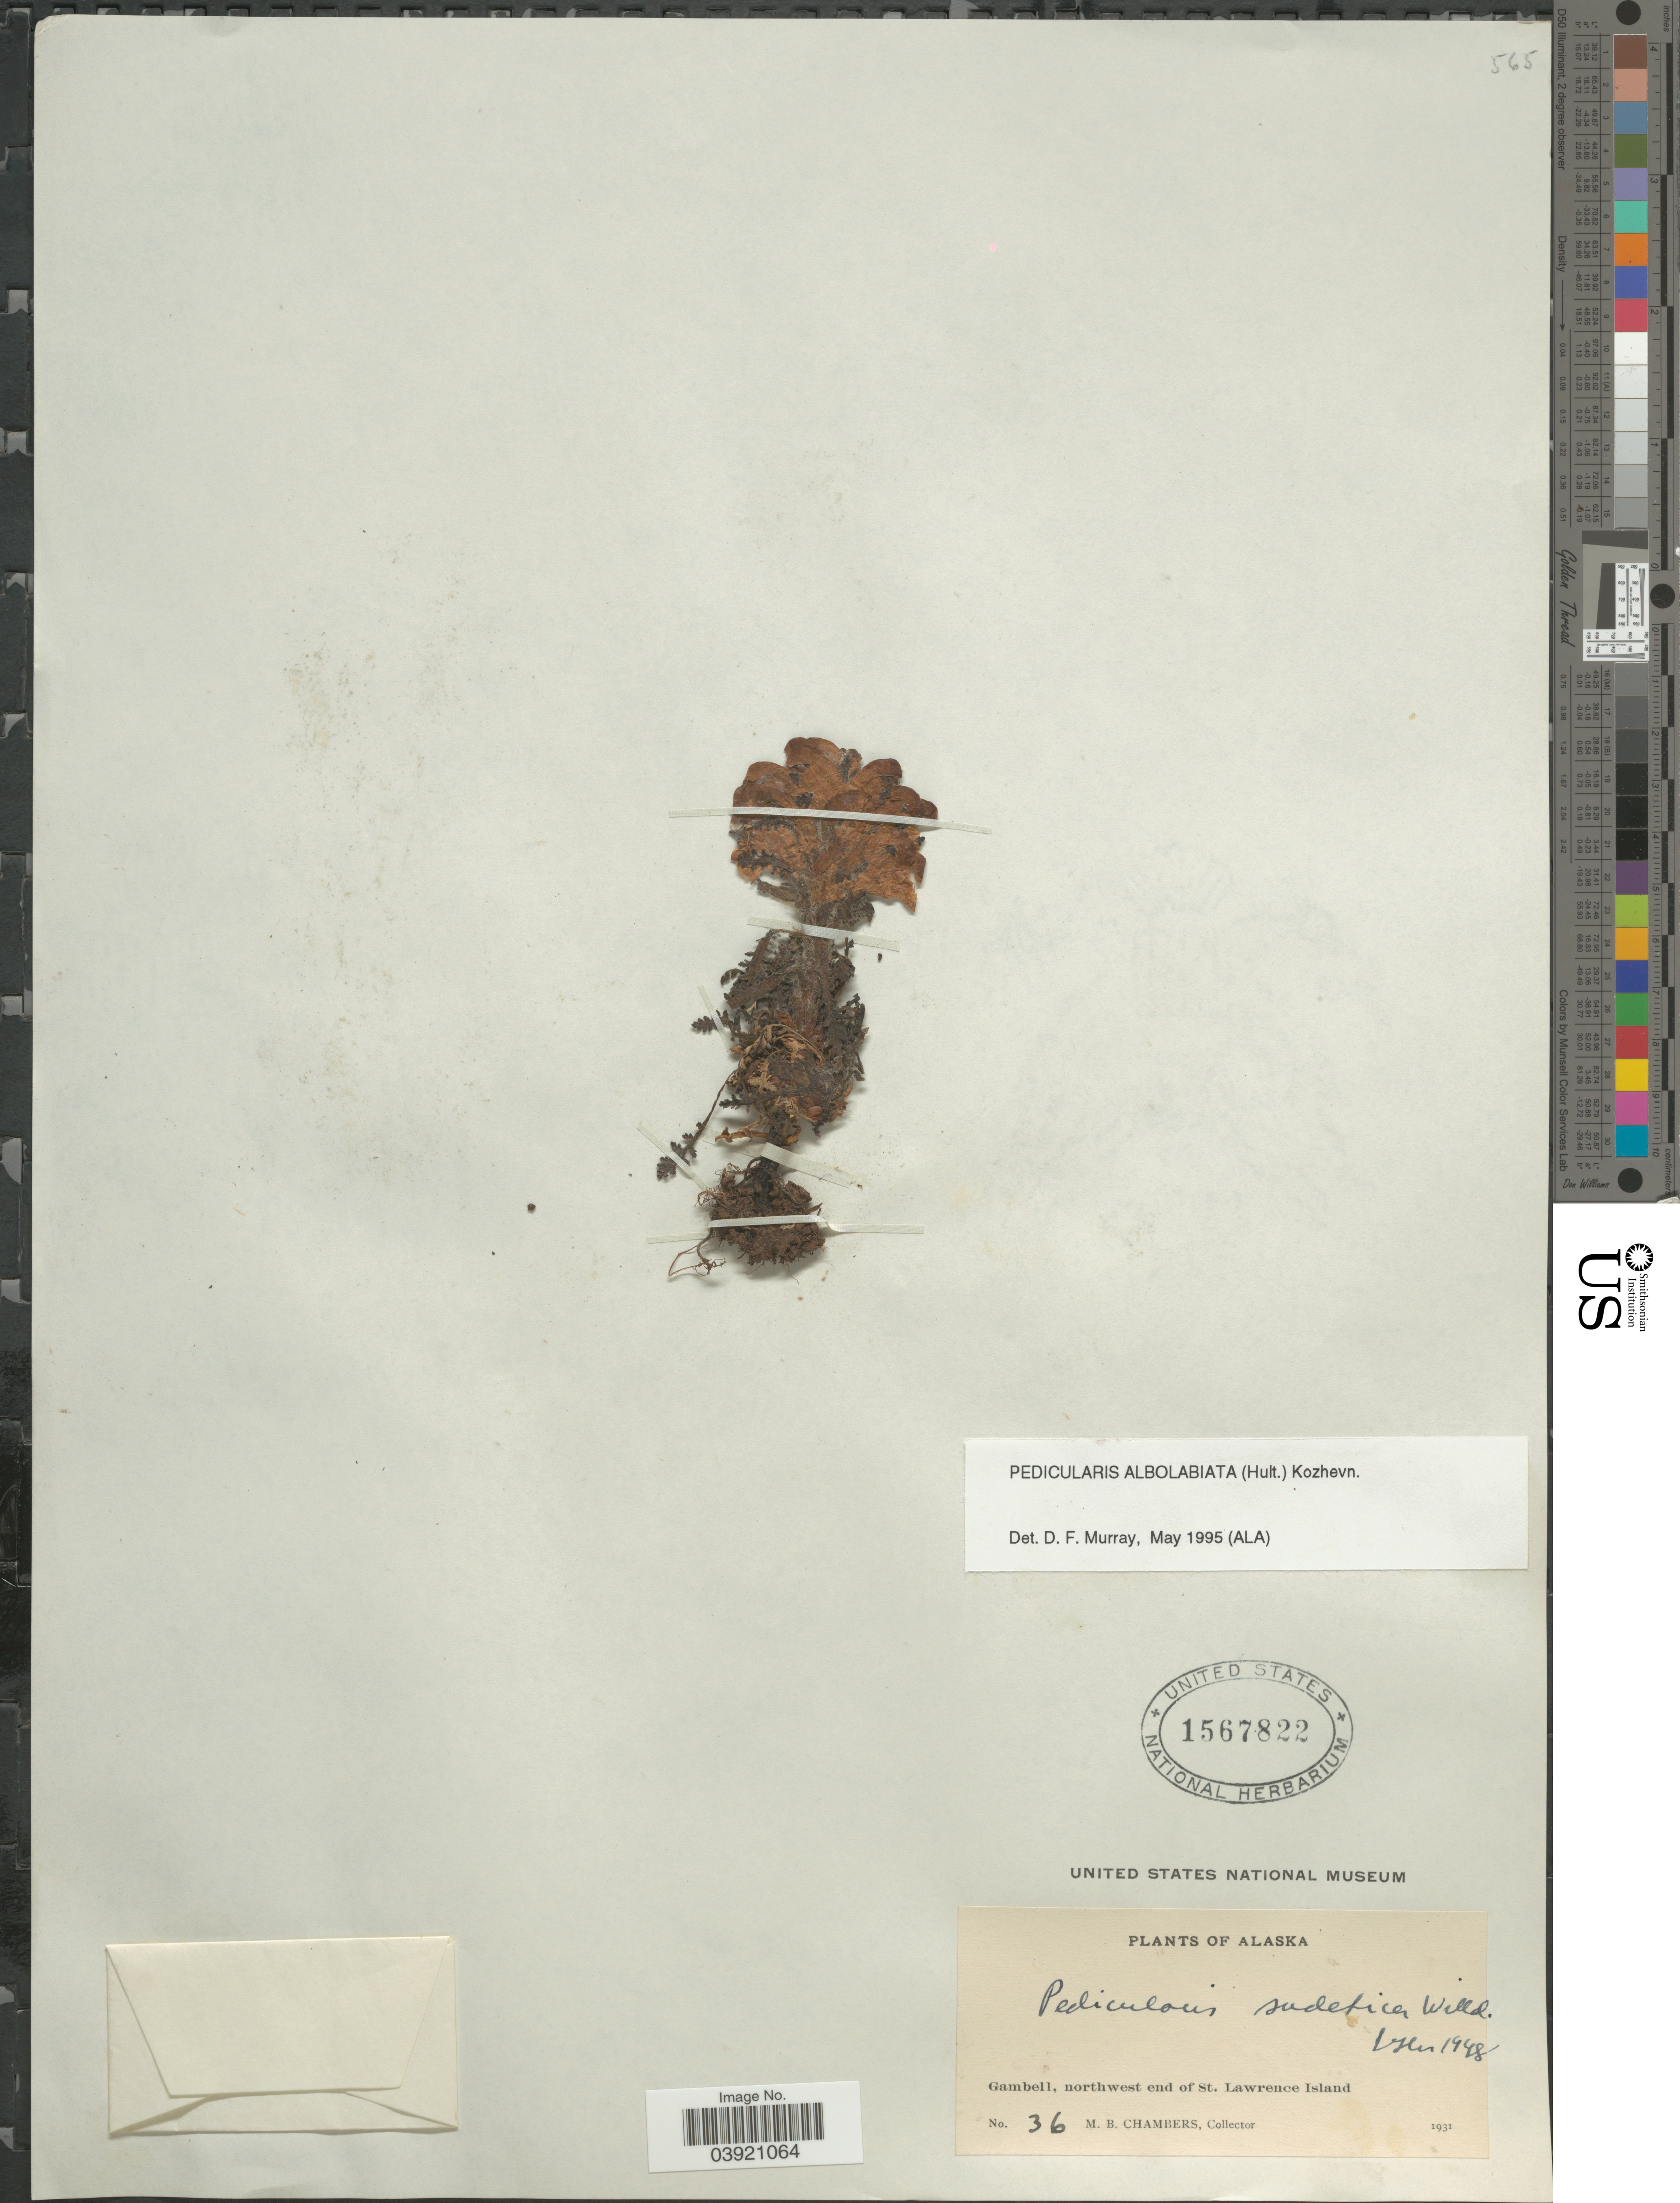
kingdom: Plantae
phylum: Tracheophyta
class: Magnoliopsida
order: Lamiales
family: Orobanchaceae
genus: Pedicularis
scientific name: Pedicularis albolabiata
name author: (Hultén) Kozhevn.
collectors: M. Chambers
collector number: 36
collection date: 1931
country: United States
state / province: Alaska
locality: Gambell, northwest end of St. Lawrence Island.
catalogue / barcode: US 1567822